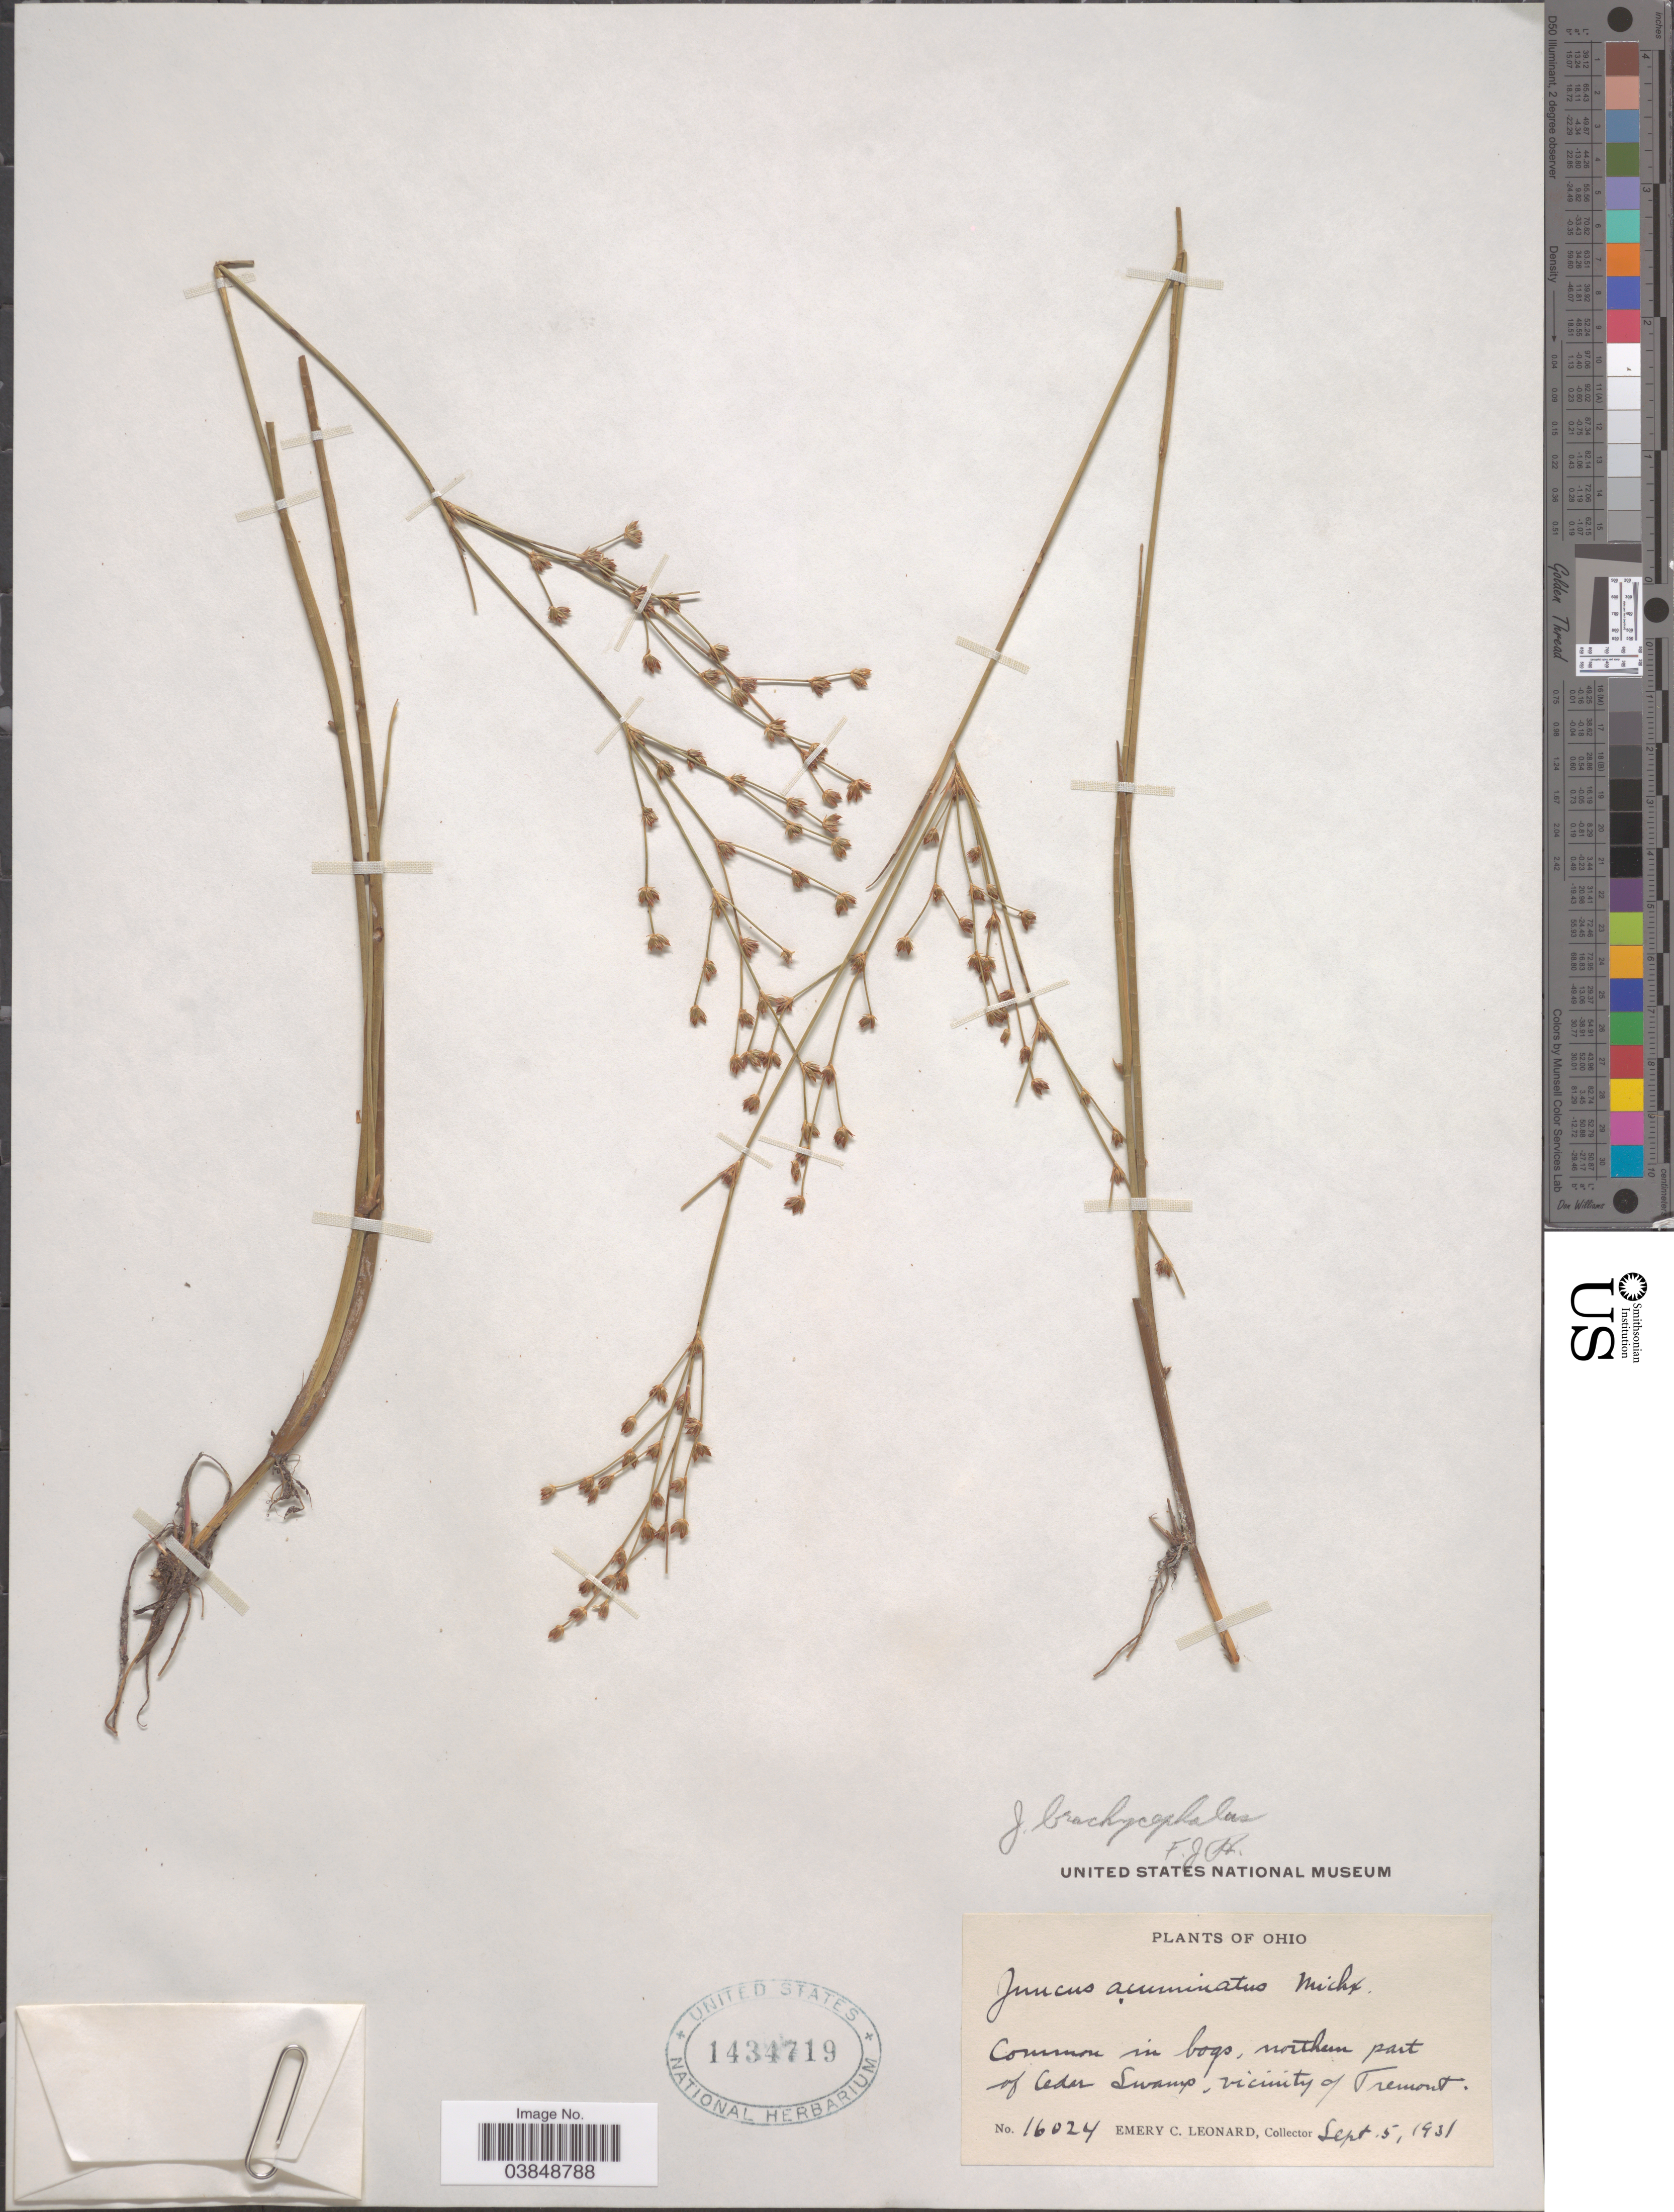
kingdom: Plantae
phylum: Tracheophyta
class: Liliopsida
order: Poales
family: Juncaceae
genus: Juncus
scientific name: Juncus acuminatus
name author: Michx.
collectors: E. C. Leonard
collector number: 16024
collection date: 1931-09-05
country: United States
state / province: Ohio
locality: Northern part of Cedar Swamp, vicinity of Tremont City.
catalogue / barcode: US 1434719